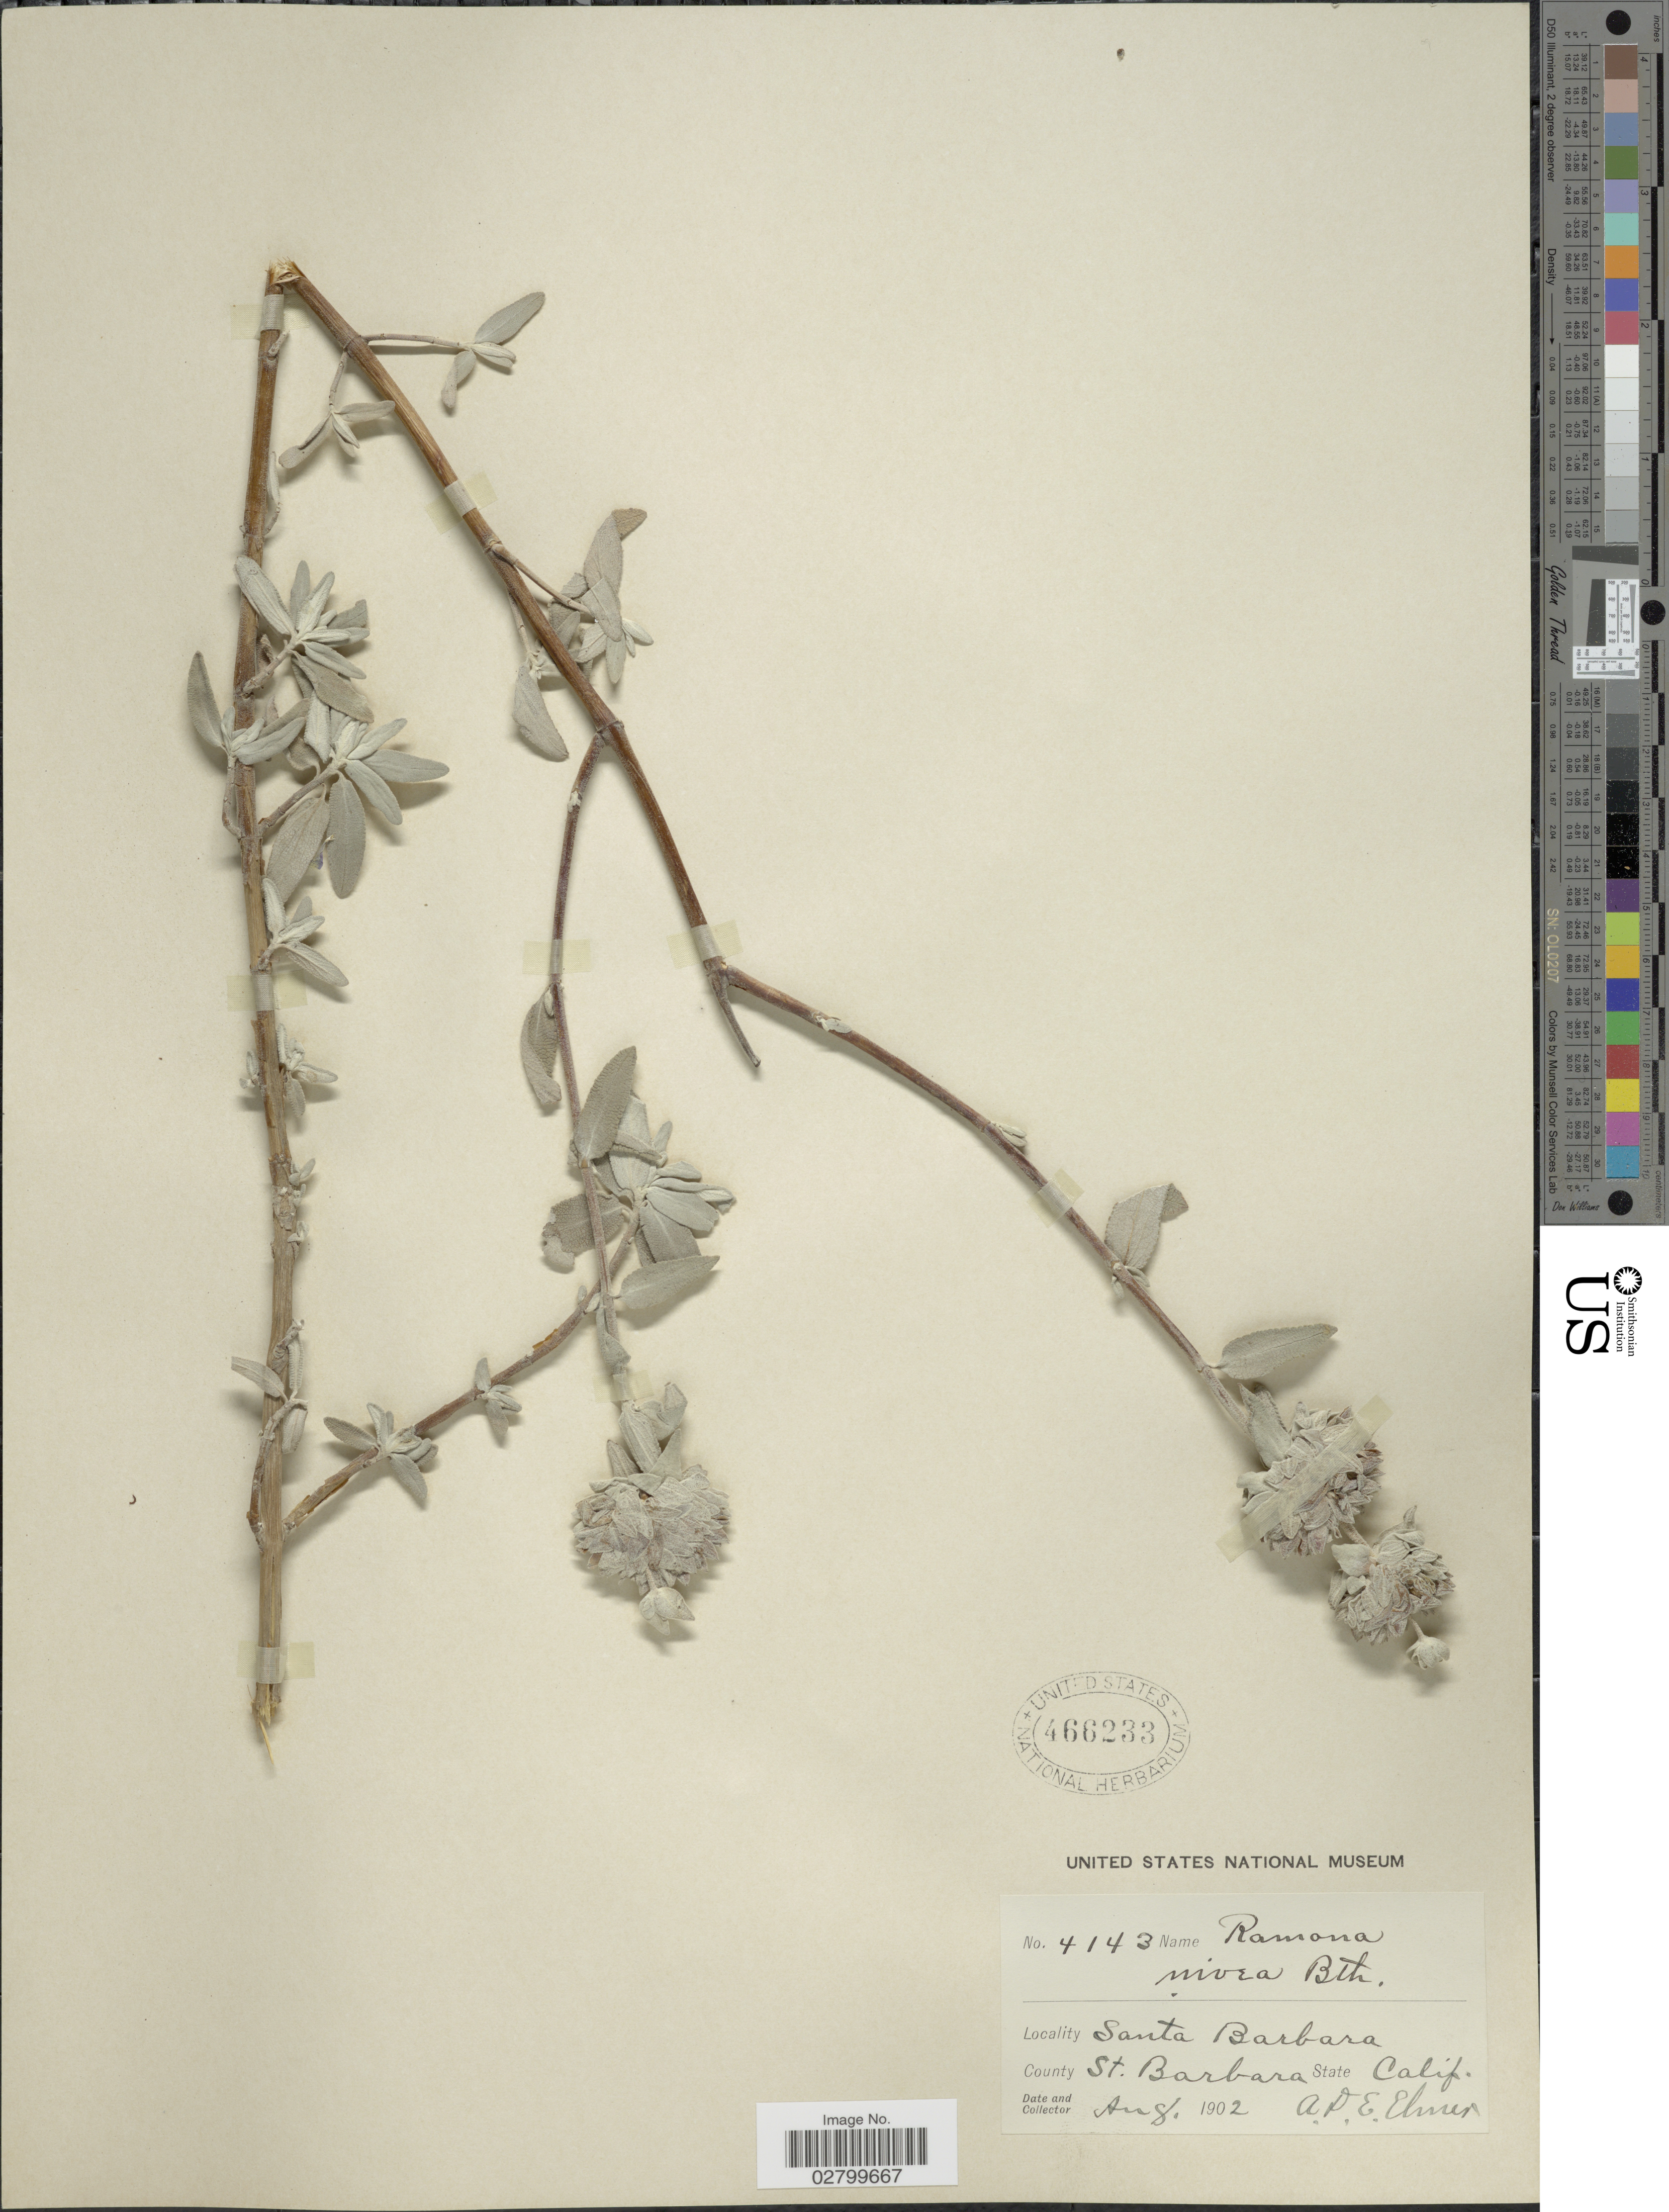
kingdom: Plantae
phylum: Tracheophyta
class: Magnoliopsida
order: Lamiales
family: Lamiaceae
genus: Salvia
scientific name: Salvia leucophylla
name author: Greene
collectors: A. D. E. Elmer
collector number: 4143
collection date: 1902-08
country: United States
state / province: California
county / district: Santa Barbara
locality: Santa Barbara. County St. Barbara. State Calif.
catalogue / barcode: US 466233